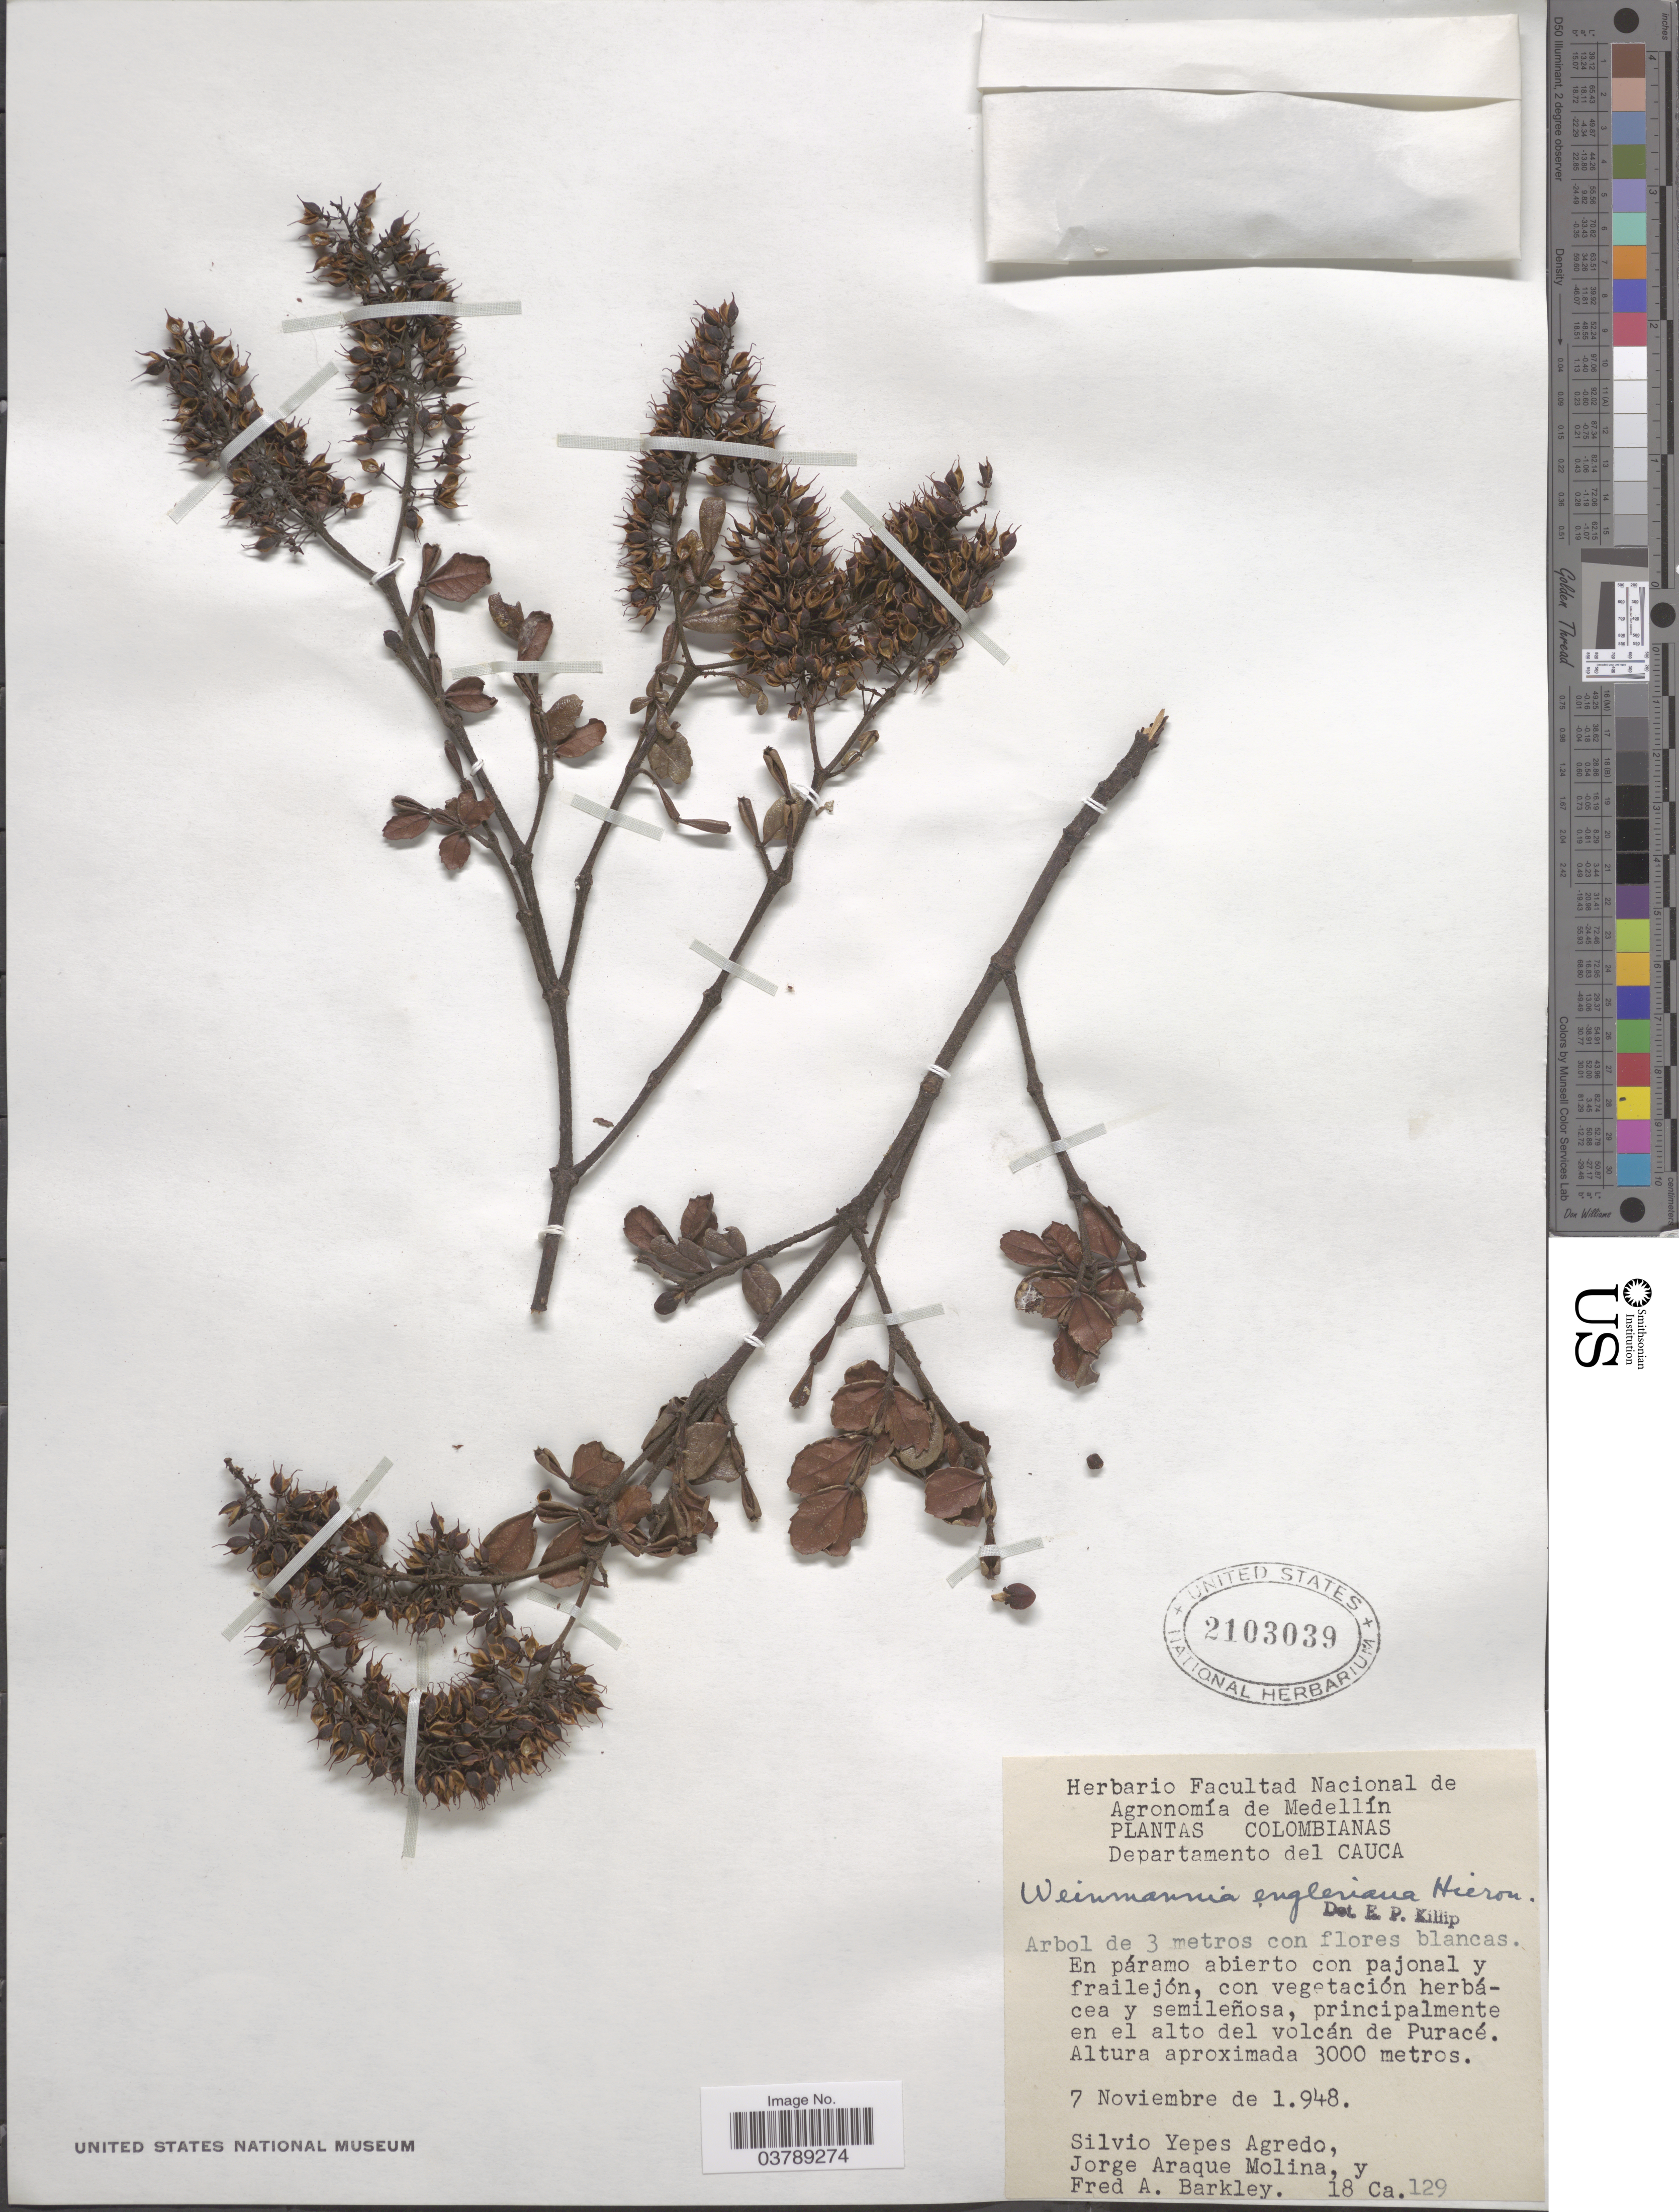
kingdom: Plantae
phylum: Tracheophyta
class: Magnoliopsida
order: Oxalidales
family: Cunoniaceae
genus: Weinmannia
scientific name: Weinmannia mariquitae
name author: Szyszyl.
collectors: S. Yepes-Agredo, J. Araque Molina & F. A. Barkley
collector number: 18Ca129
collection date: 1948-11-07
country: Colombia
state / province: Cauca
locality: Departamento del Cauca. Principalmente en el alto del volcán de Puracé.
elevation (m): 3000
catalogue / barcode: US 2103039